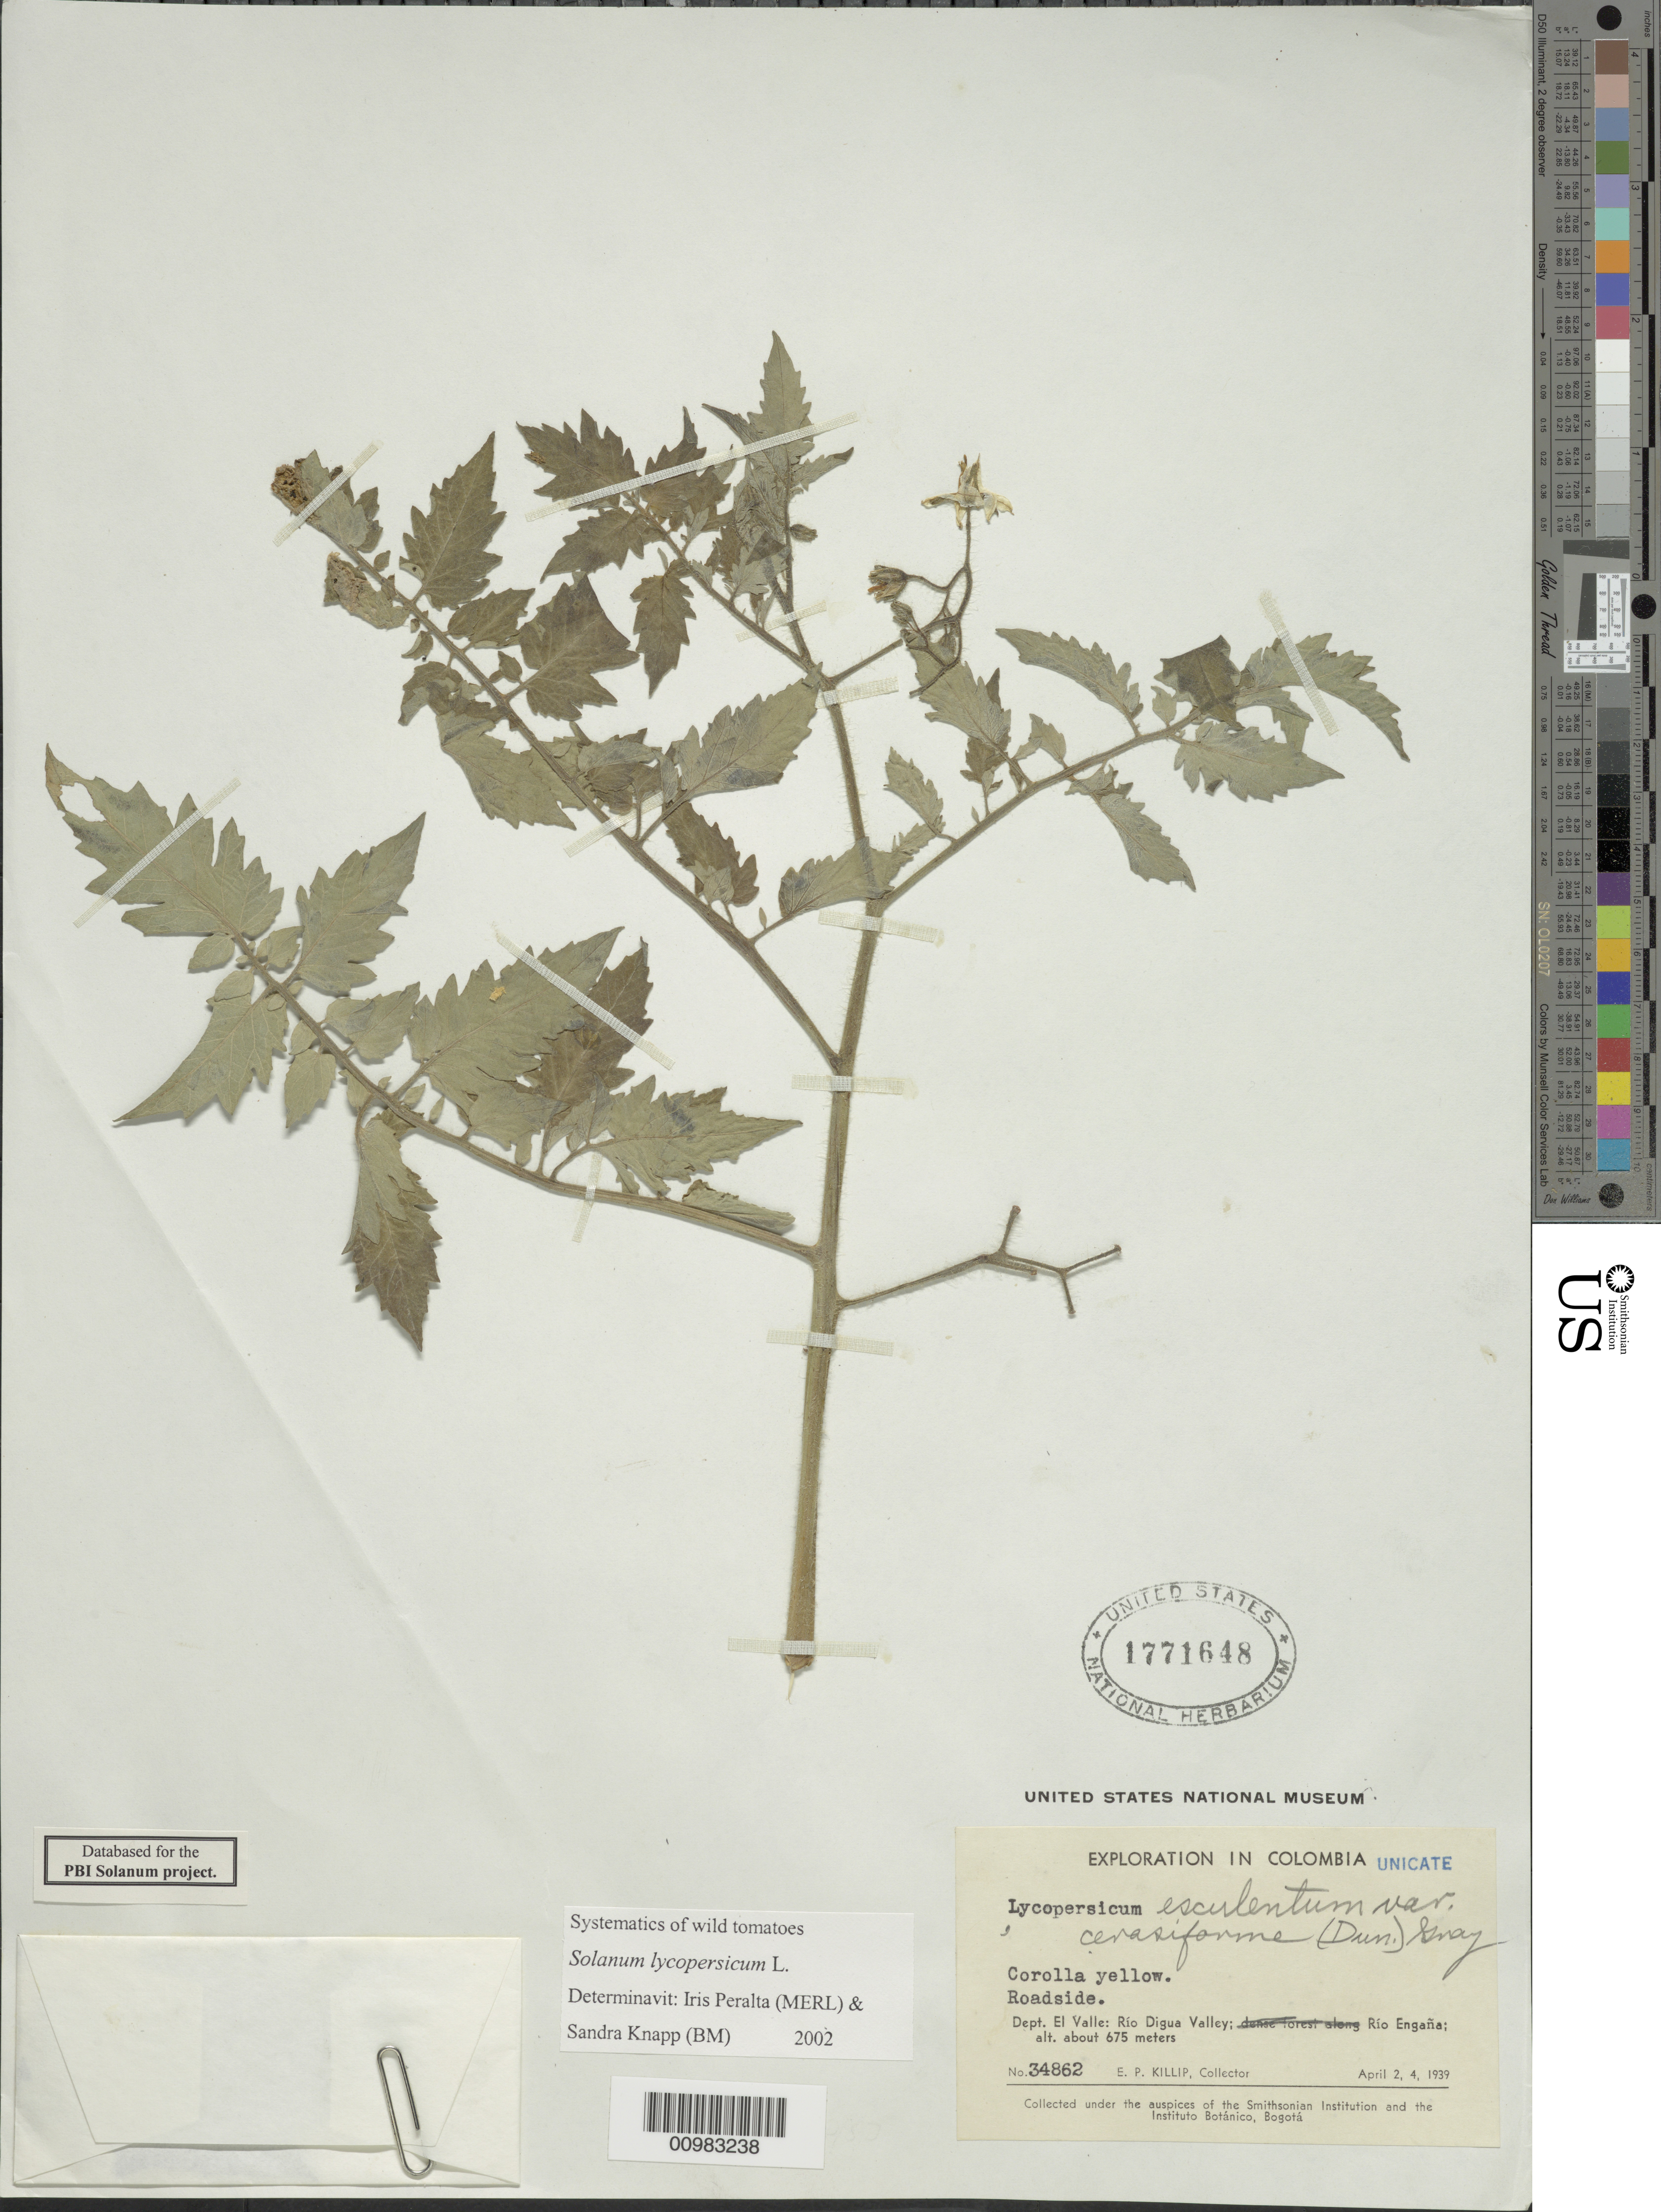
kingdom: Plantae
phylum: Tracheophyta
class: Magnoliopsida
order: Solanales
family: Solanaceae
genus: Solanum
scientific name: Solanum lycopersicum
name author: L.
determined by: Peralta, Iris E.; Knapp, S. D.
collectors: E. P. Killip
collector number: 34862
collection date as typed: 2 Apr 1939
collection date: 1939-04-02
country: Colombia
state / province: Valle del Cauca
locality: Rio Digua valley, along Río Engaña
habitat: h: roadside;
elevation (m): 675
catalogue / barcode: US 1771648